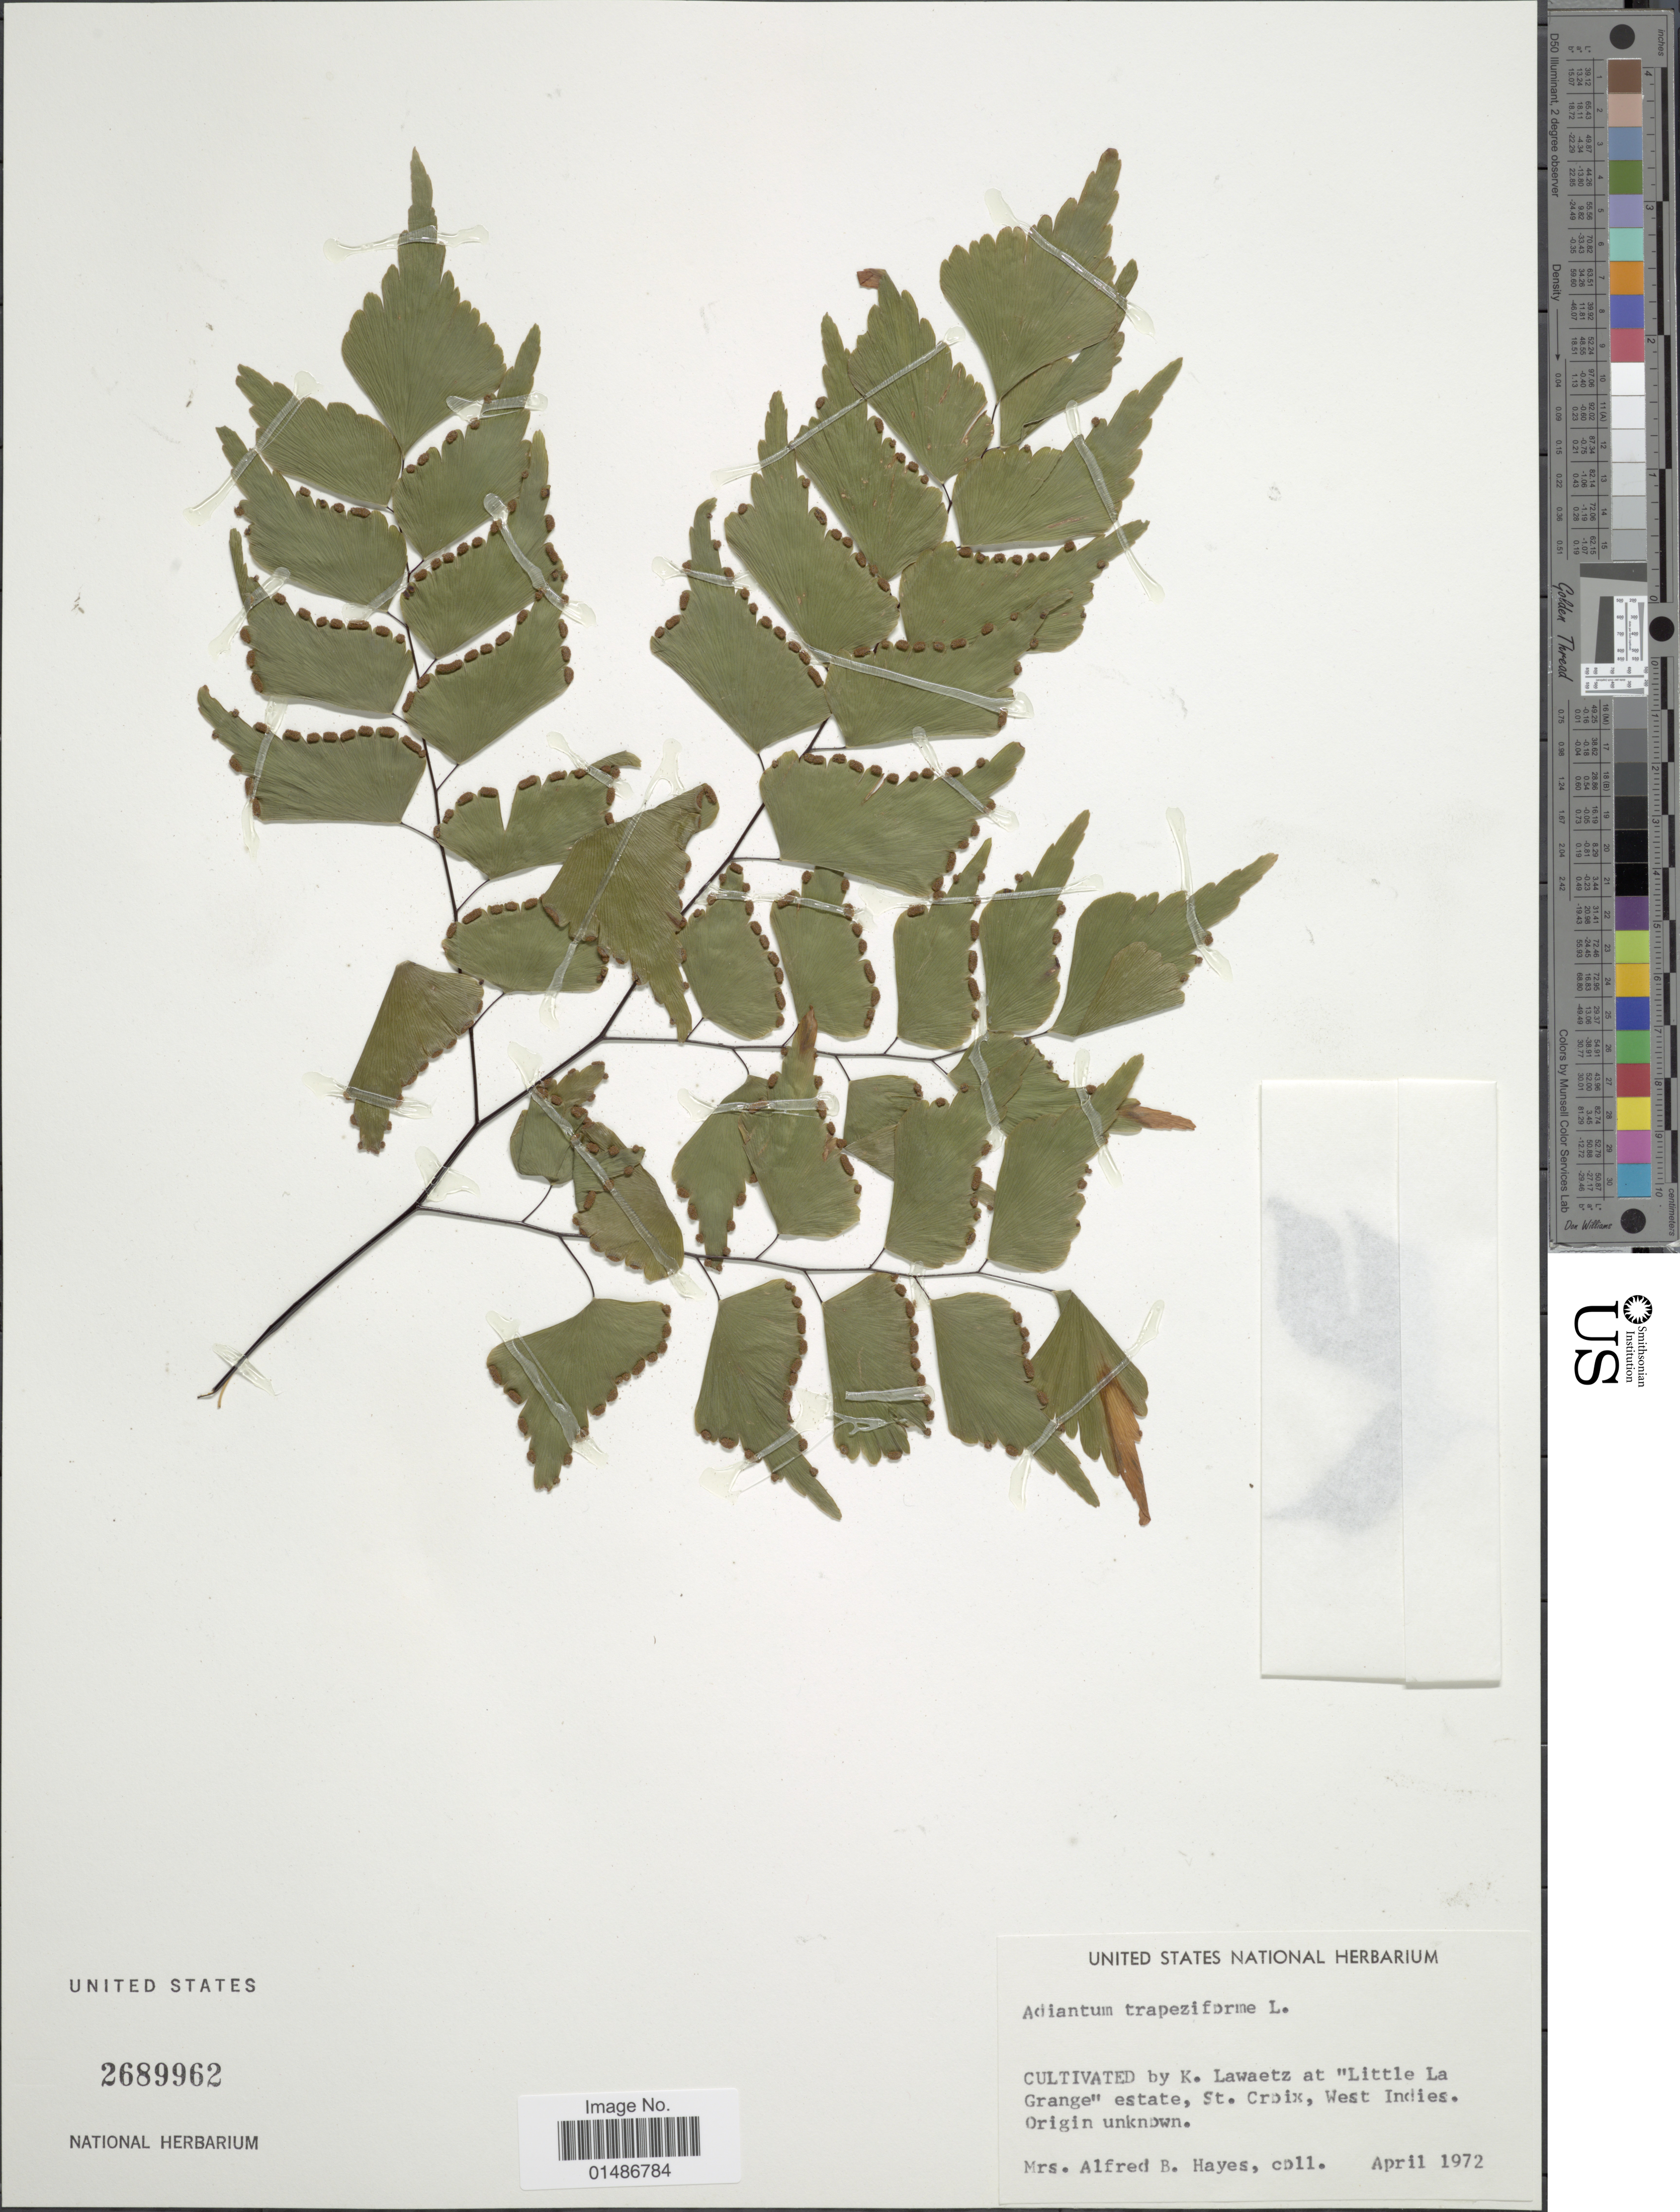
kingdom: Plantae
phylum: Tracheophyta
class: Polypodiopsida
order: Polypodiales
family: Pteridaceae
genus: Adiantum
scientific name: Adiantum trapeziforme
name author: L.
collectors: A. Hayes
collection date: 1972-04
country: U.S. Virgin Islands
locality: Cultivated by K. Lawaetz at "Little La Grange" estate, St. Croix, West Indies.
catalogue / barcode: US 2689962